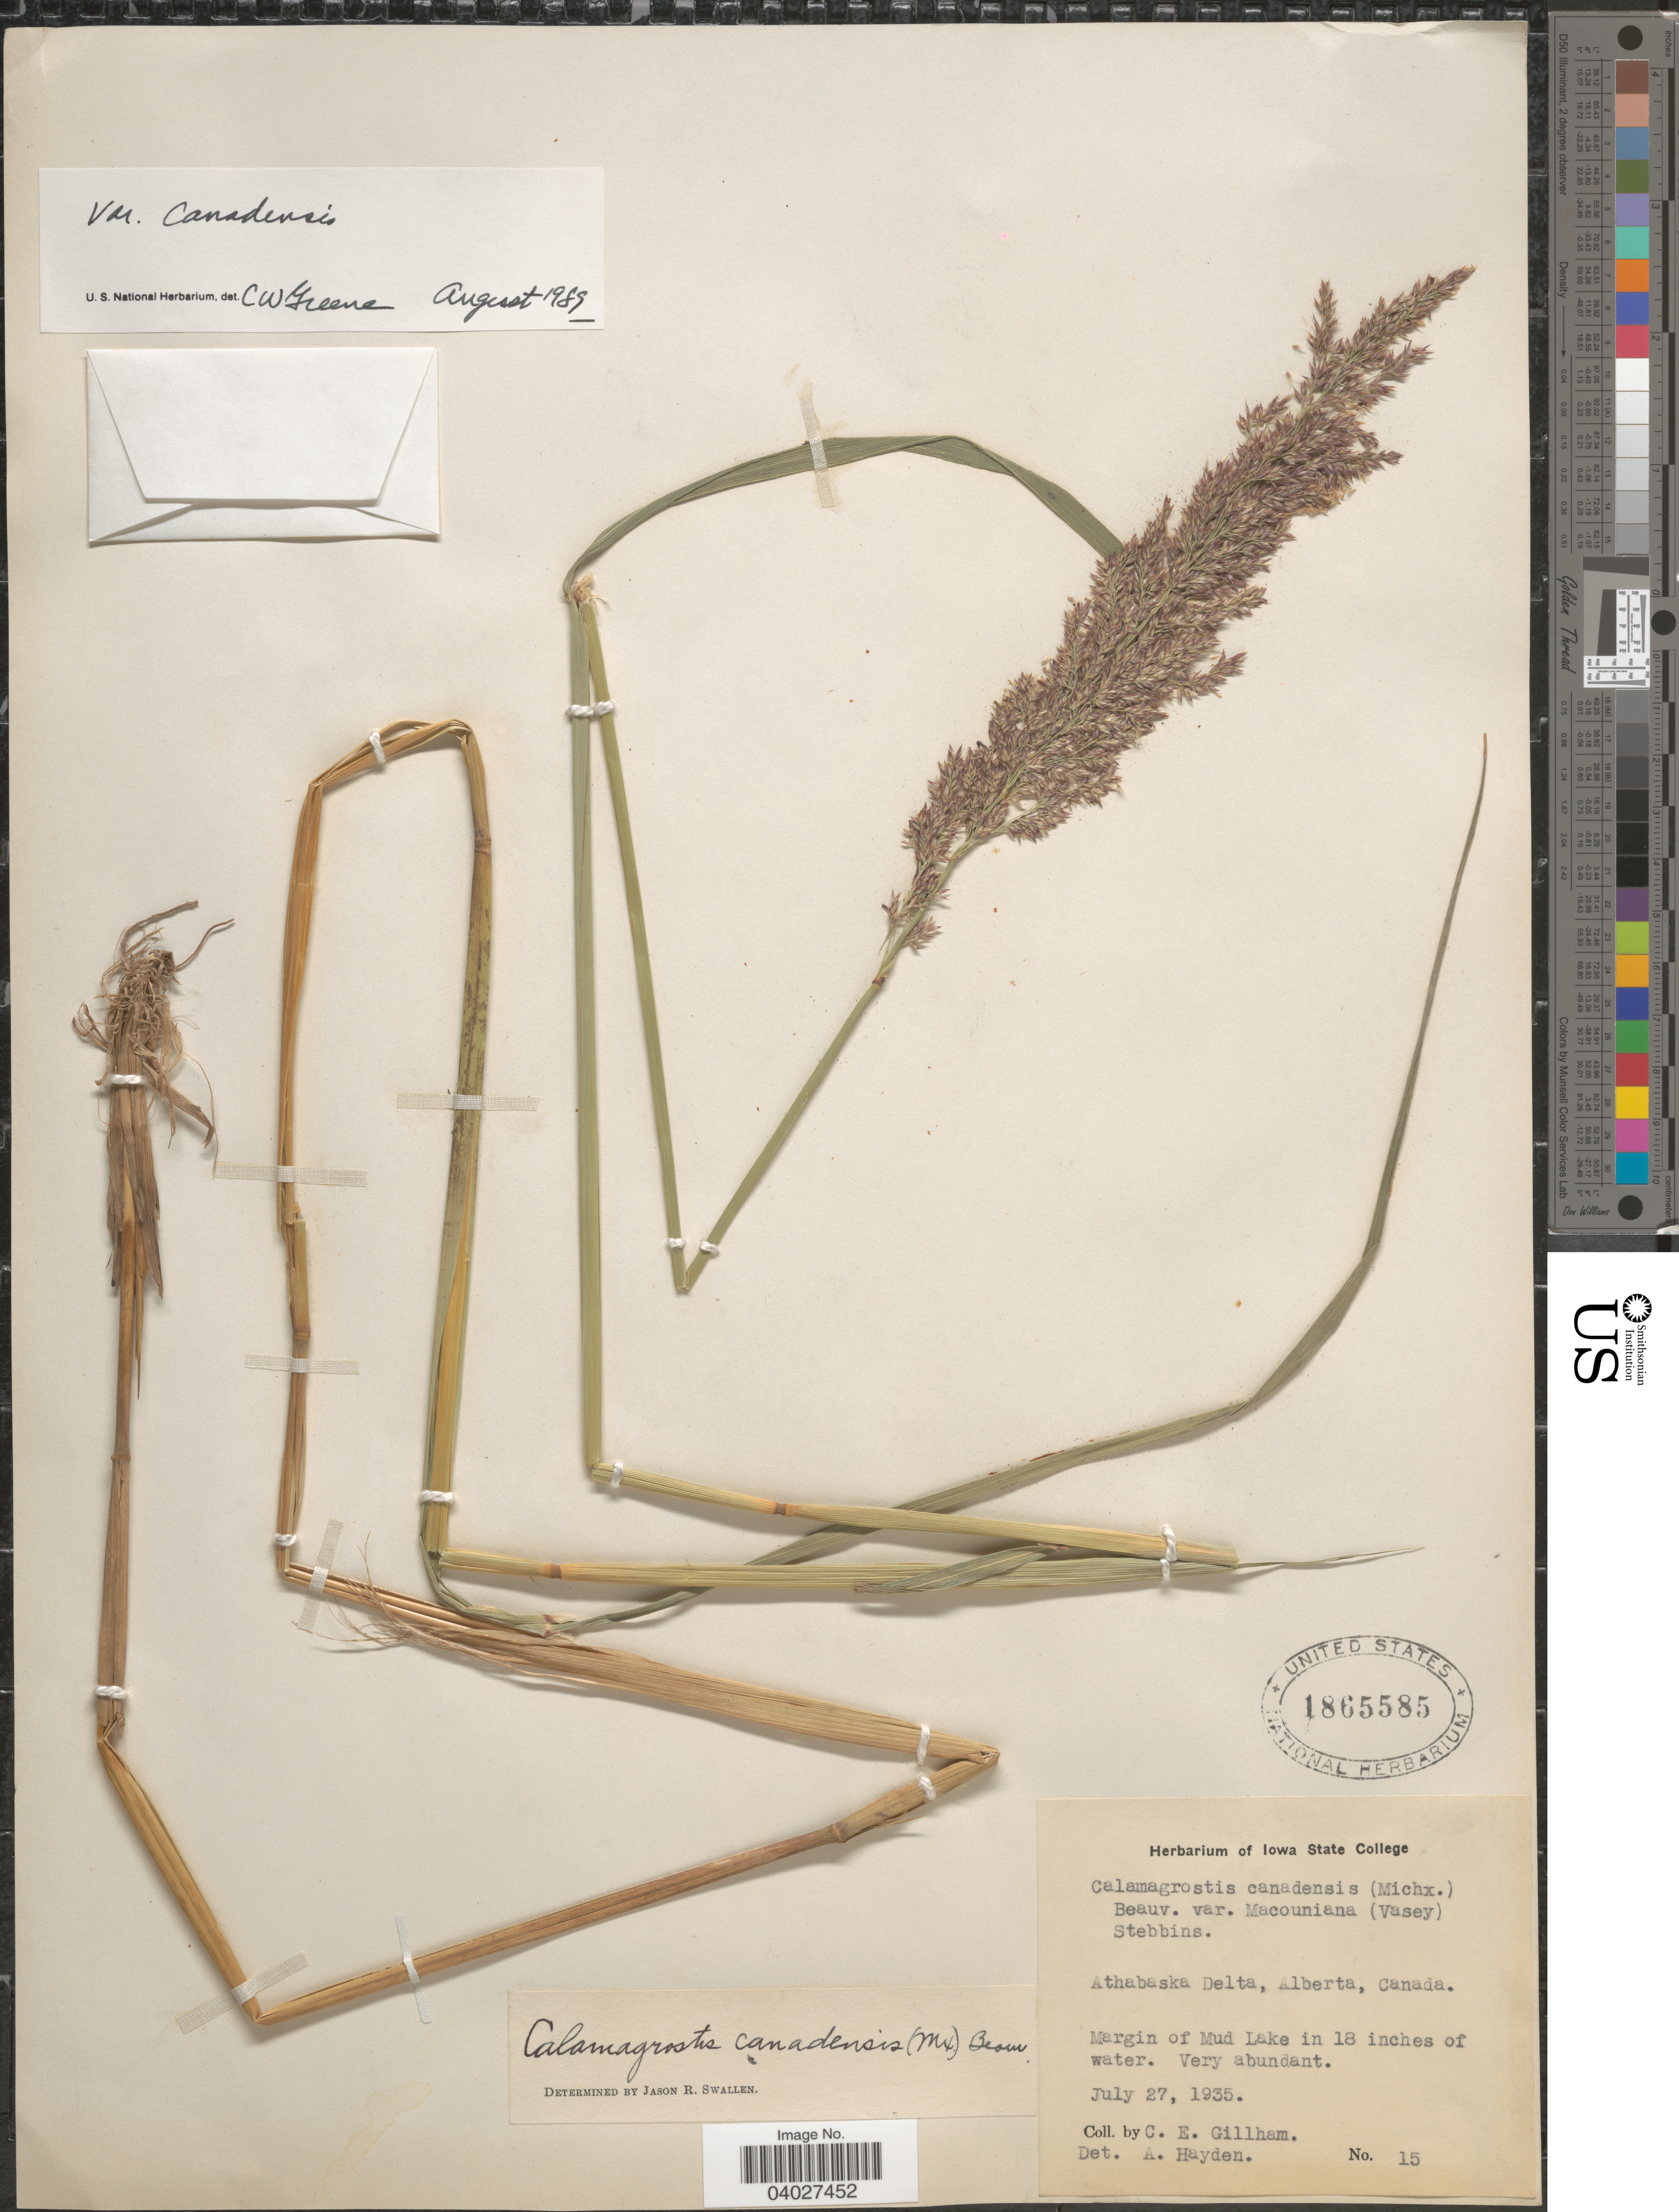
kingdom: Plantae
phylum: Tracheophyta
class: Liliopsida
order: Poales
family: Poaceae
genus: Calamagrostis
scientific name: Calamagrostis canadensis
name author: (Michx.) P. Beauv.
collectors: C. Gillham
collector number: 15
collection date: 1935-07-27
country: Canada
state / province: Alberta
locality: Athabasca Delta. Margin of Mud Lake.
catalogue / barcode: US 1865585